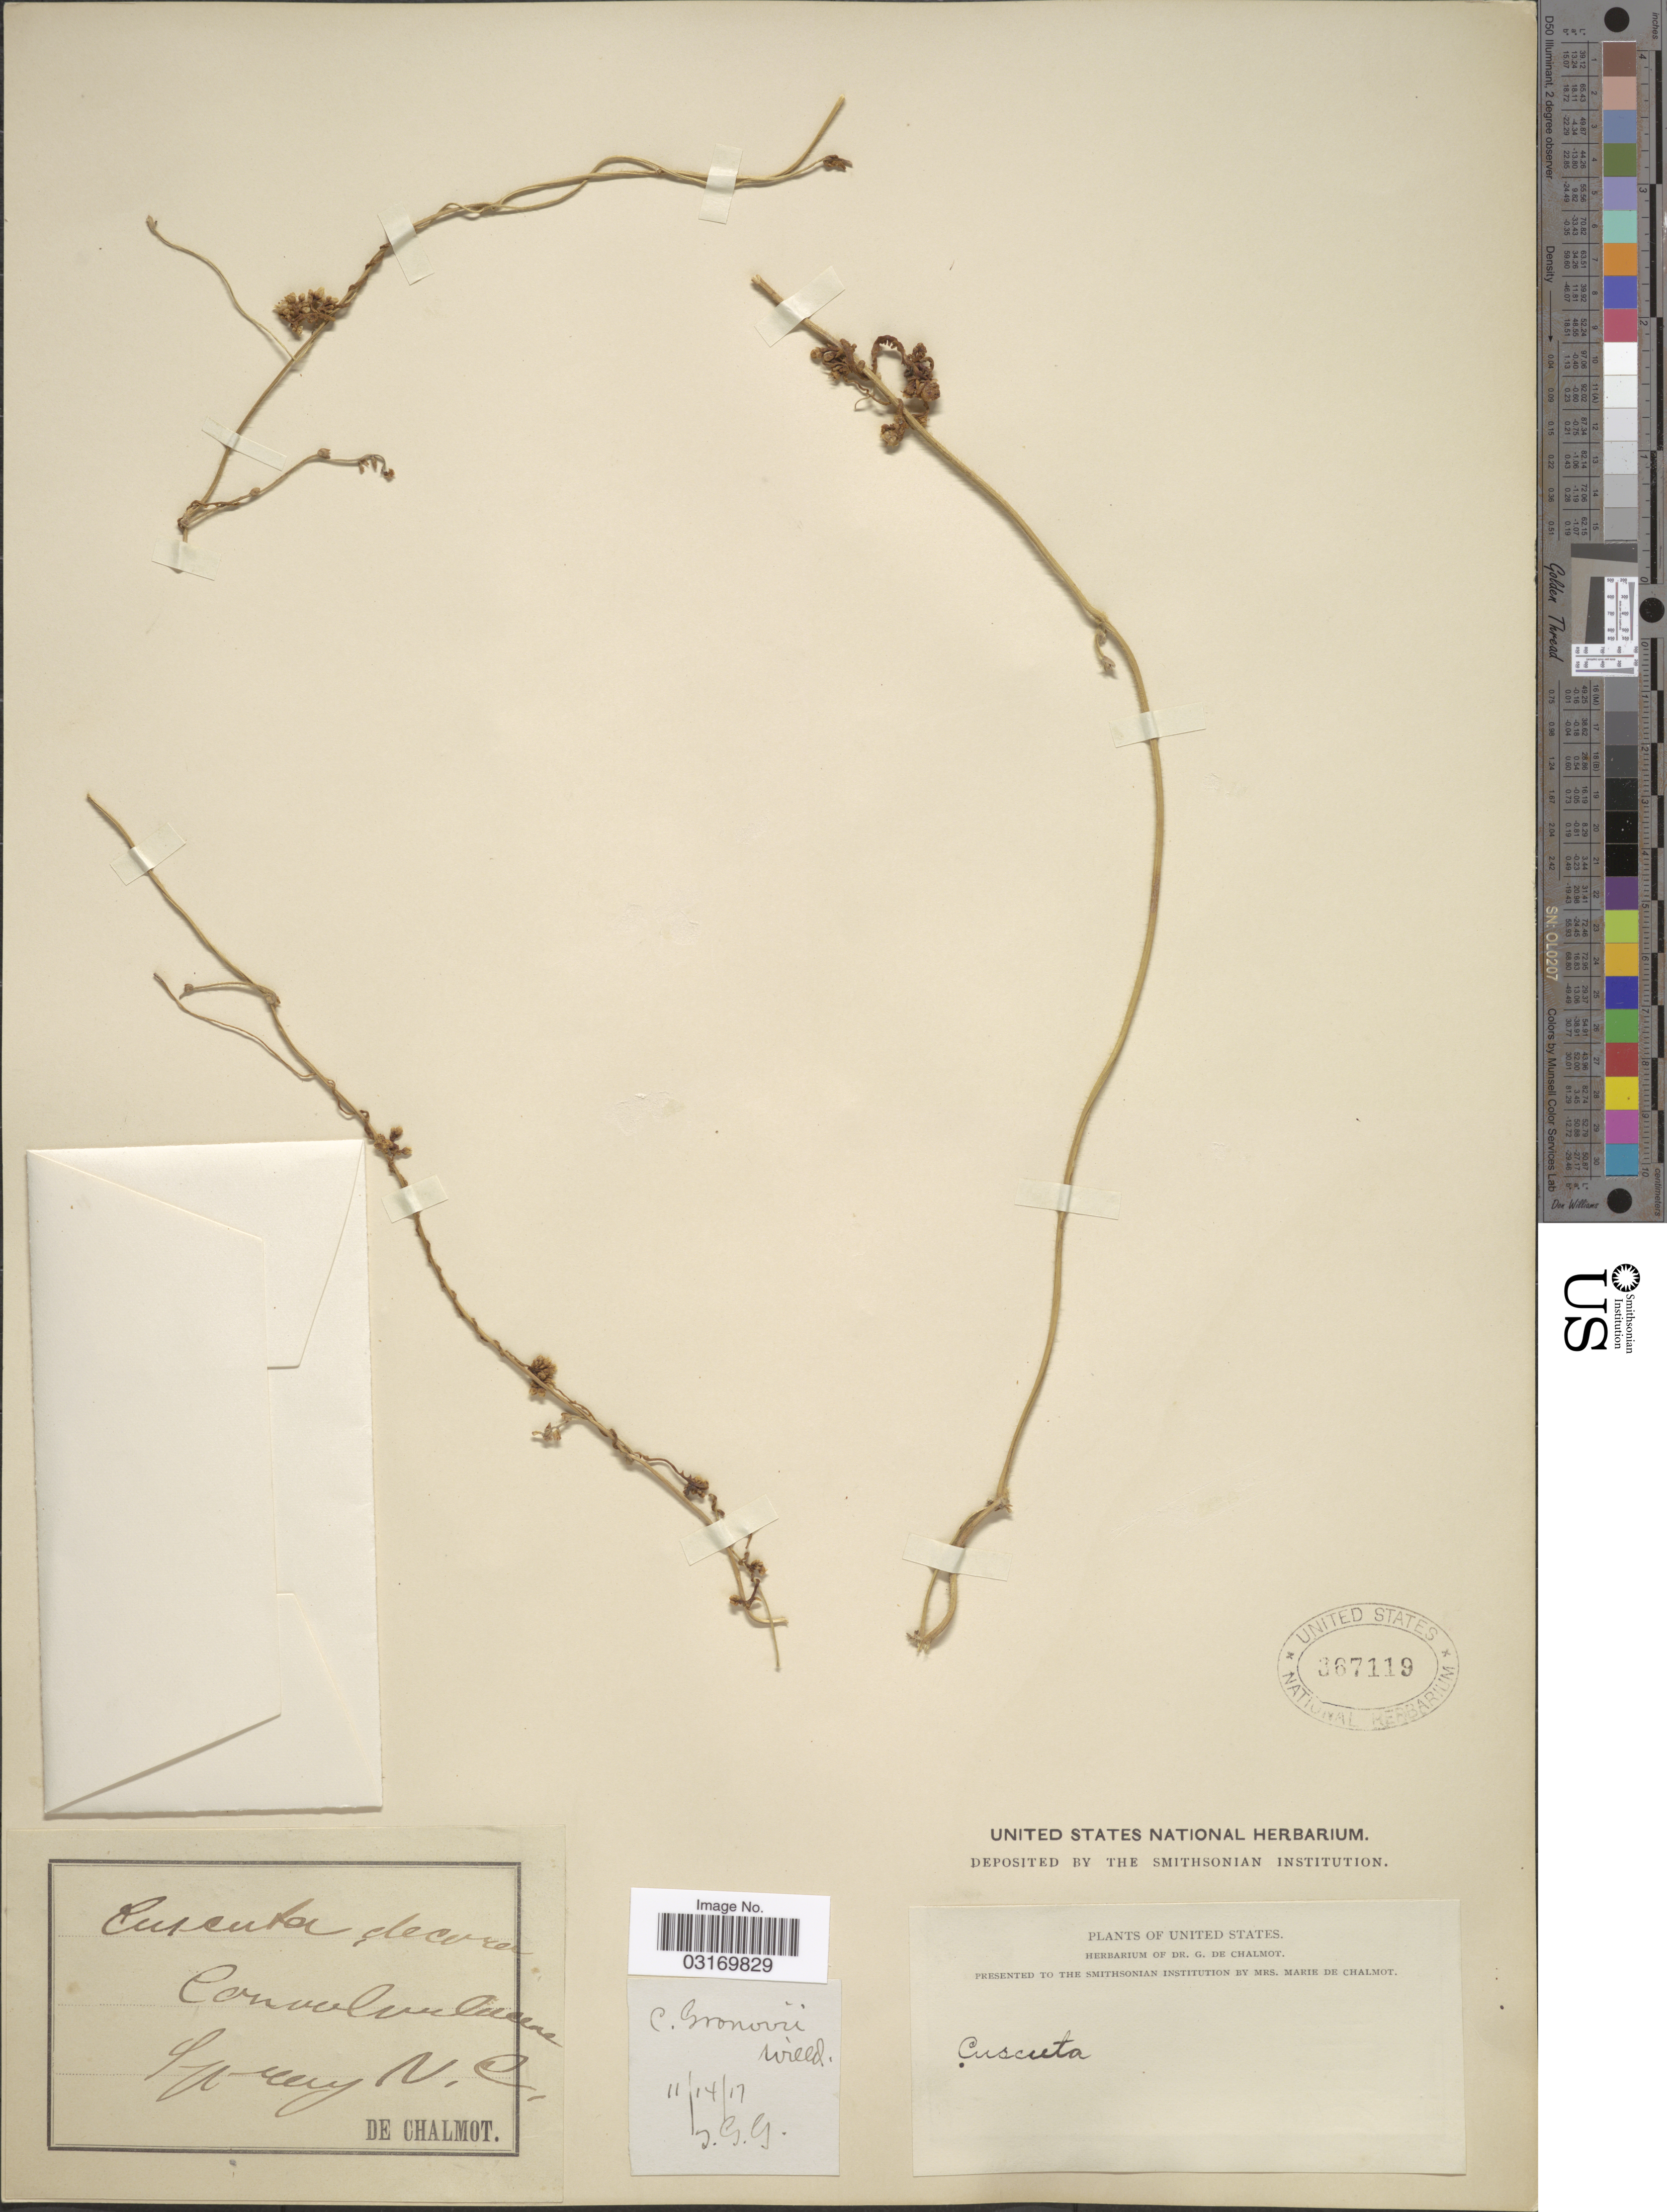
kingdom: Plantae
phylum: Tracheophyta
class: Magnoliopsida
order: Solanales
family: Convolvulaceae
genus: Cuscuta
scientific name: Cuscuta gronovii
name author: Willd. ex Schult.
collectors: G. de Chalmot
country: United States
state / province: North Carolina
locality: Spray.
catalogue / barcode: US 367119